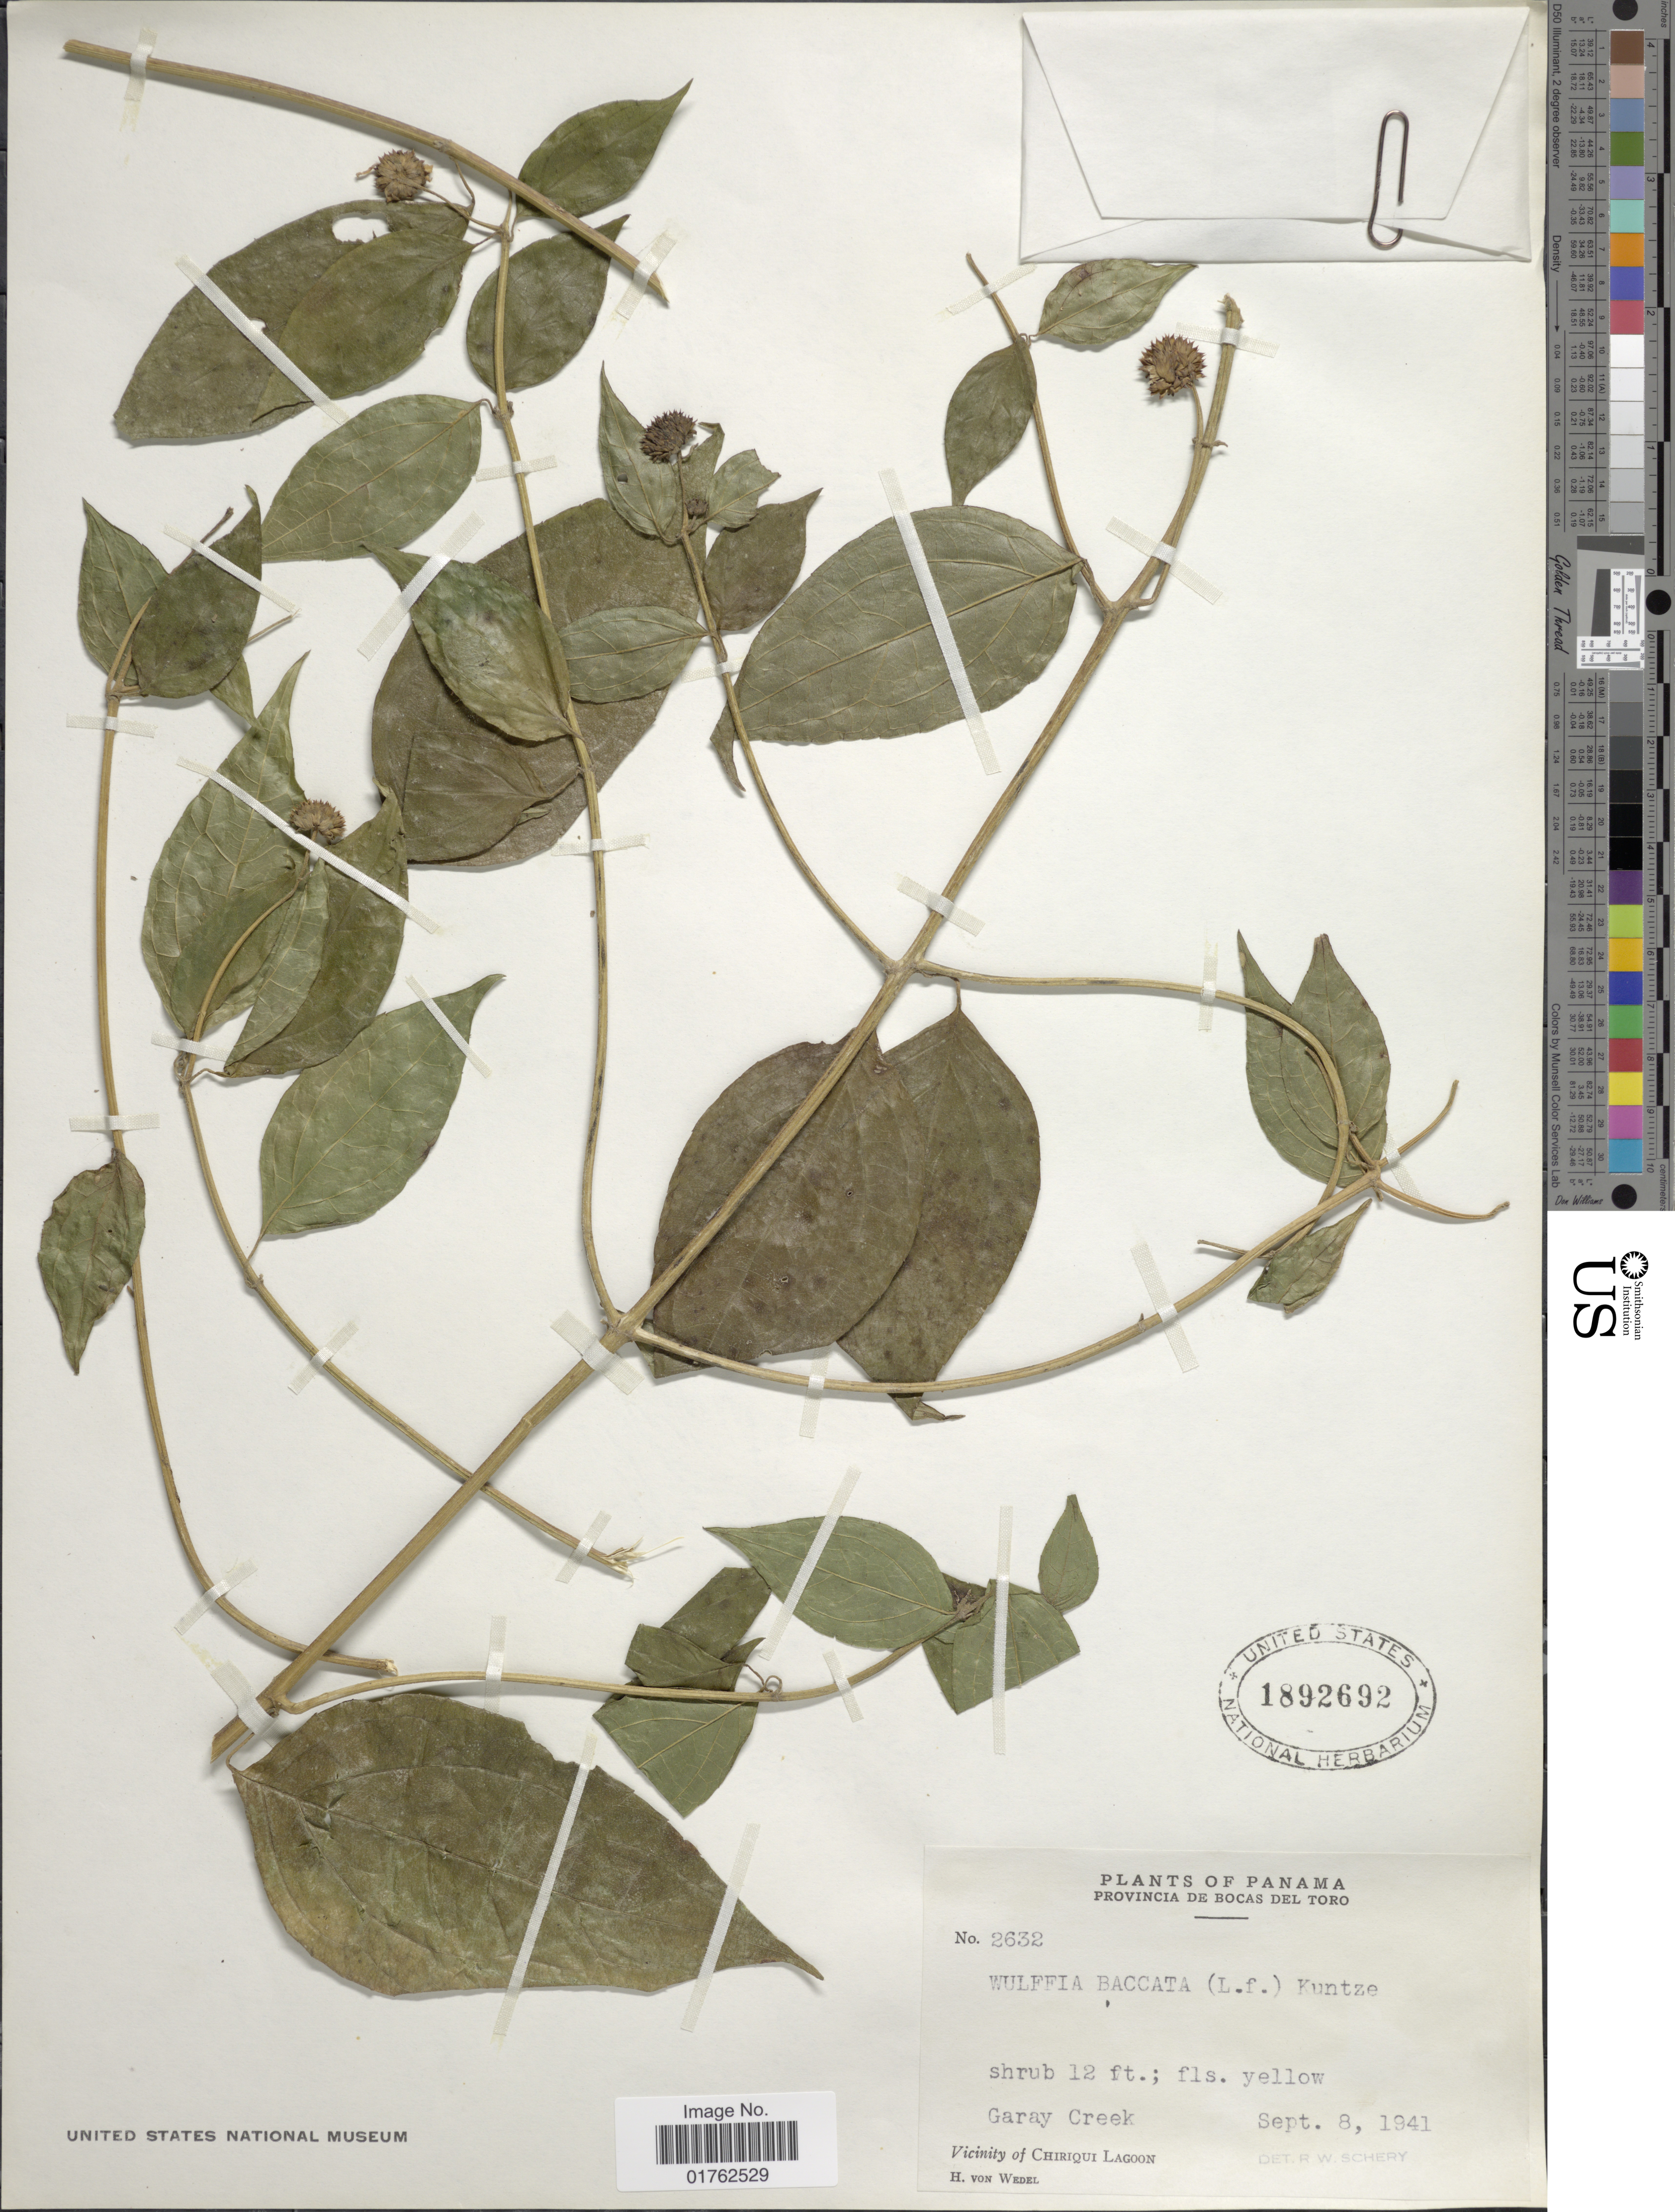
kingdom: Plantae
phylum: Tracheophyta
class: Magnoliopsida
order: Asterales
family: Asteraceae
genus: Wulffia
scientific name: Wulffia baccata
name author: (L. f.) Kuntze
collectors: H. von Wedel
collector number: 2632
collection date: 1941-09-08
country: Panama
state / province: Bocas del Toro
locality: Vicinity of Chiriqui Lagoon. Garay Creek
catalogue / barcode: US 1892692